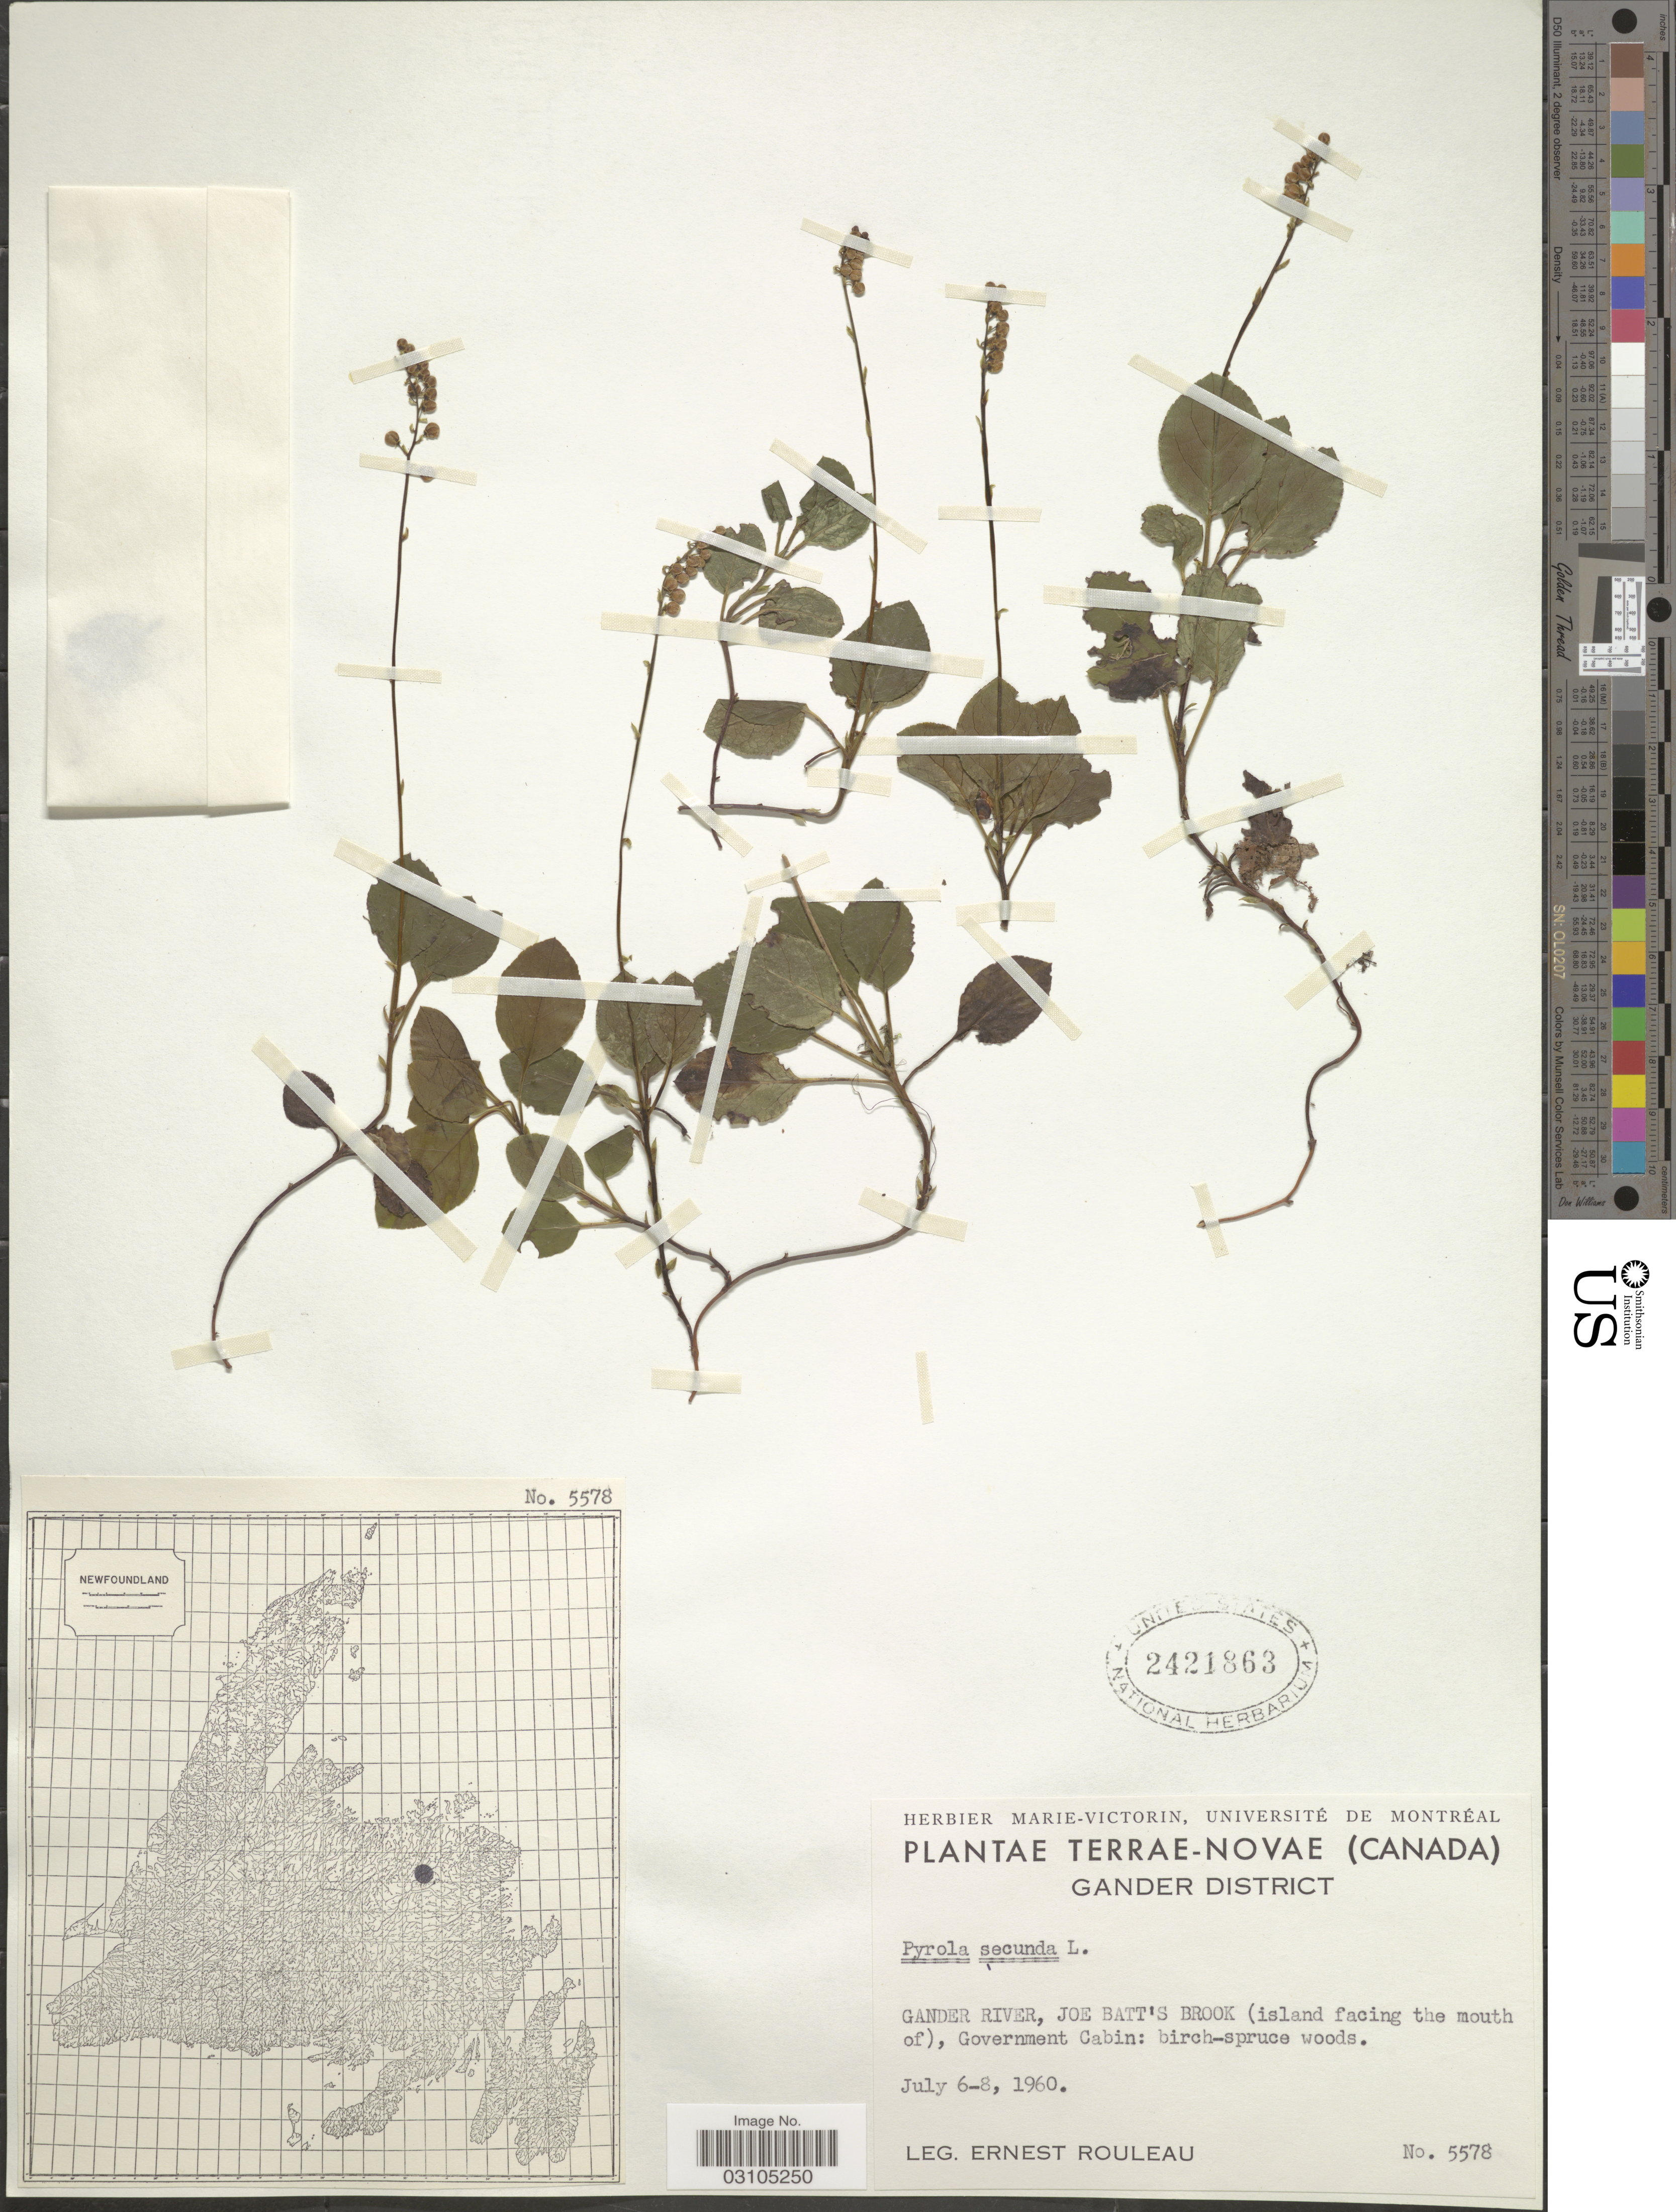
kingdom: Plantae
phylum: Tracheophyta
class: Magnoliopsida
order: Ericales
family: Ericaceae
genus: Orthilia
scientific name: Orthilia secunda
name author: (L.) House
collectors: J. Rouleau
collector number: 5578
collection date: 1960-07-06/1960-07-08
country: Canada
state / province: Newfoundland and Labrador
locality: Terrae-Novae. Gander District. Gander River, Joe Batt's Brook (island facing the mouth of), Government Cabin.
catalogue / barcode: US 2421863